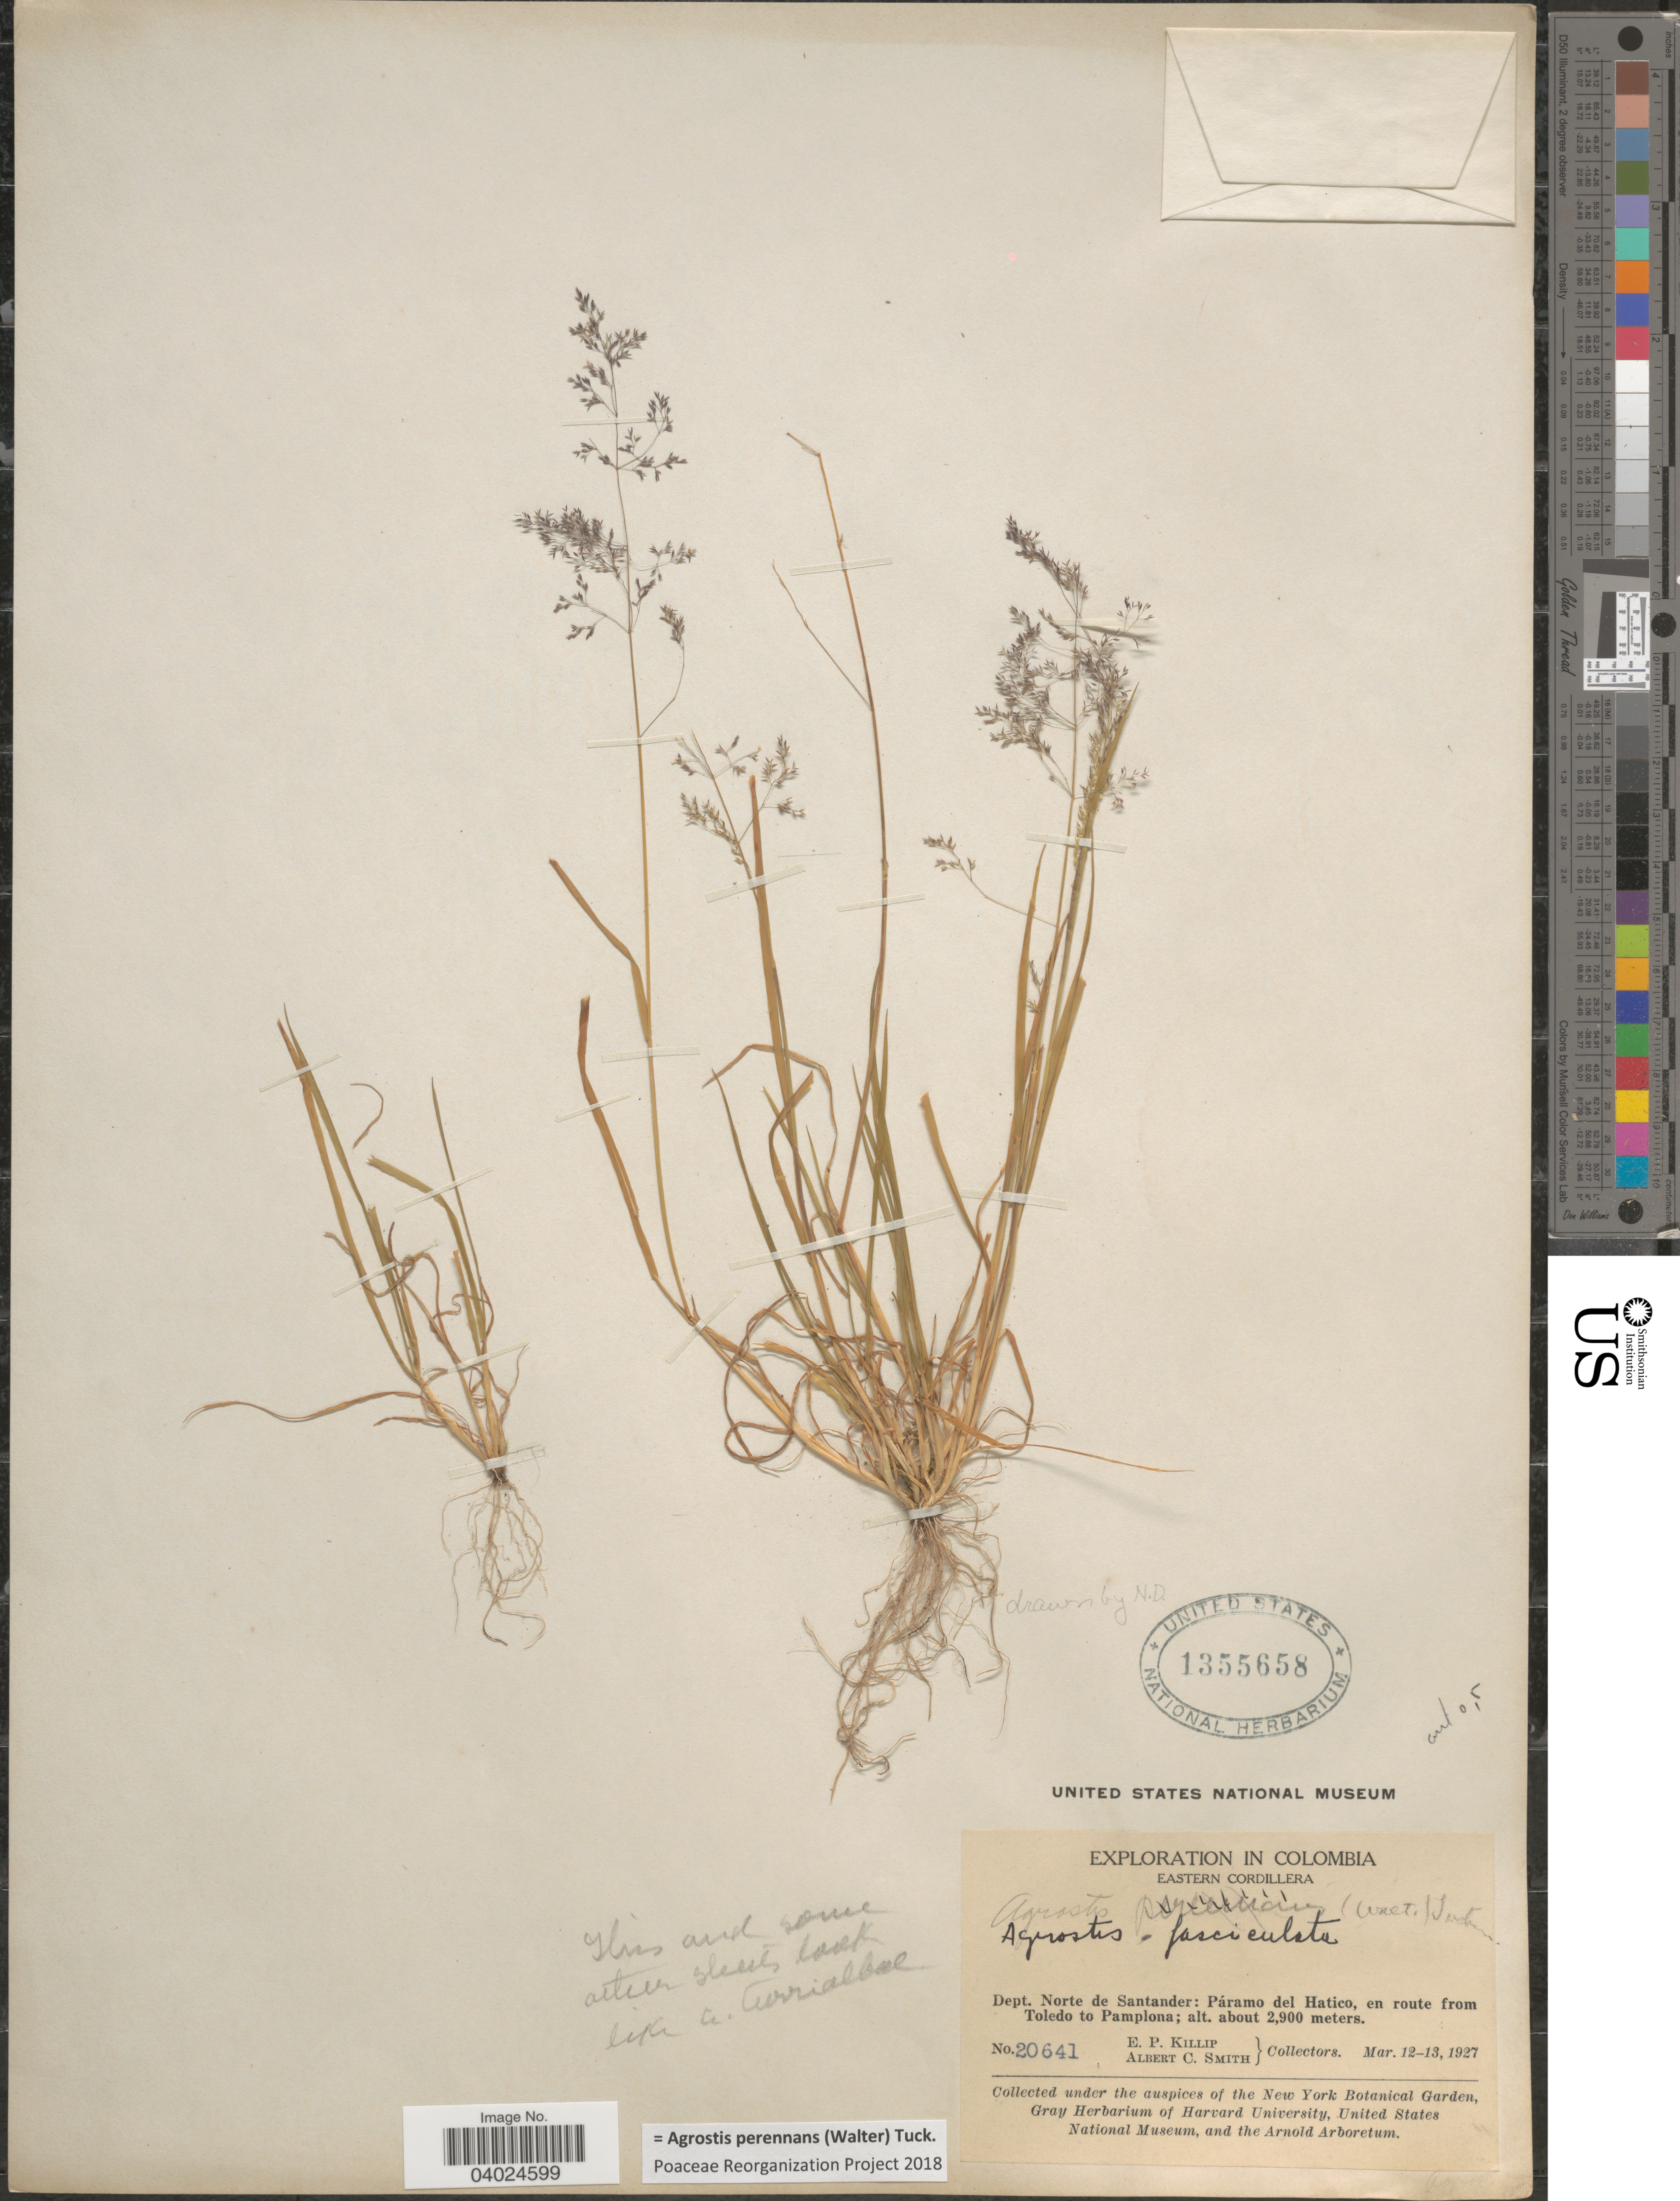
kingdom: Plantae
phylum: Tracheophyta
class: Liliopsida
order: Poales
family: Poaceae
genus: Agrostis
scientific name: Agrostis perennans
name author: (Walter) Tuck.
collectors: E. P. Killip & A. C. Smith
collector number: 20641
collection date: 1927-03-12/1927-03-13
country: Colombia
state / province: Norte de Santander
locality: Eastern Cordillera. Dept. Norte de Cordillera: Páramo del Hatico, en route from Toledo to Pamplona.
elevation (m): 2900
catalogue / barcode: US 1355658